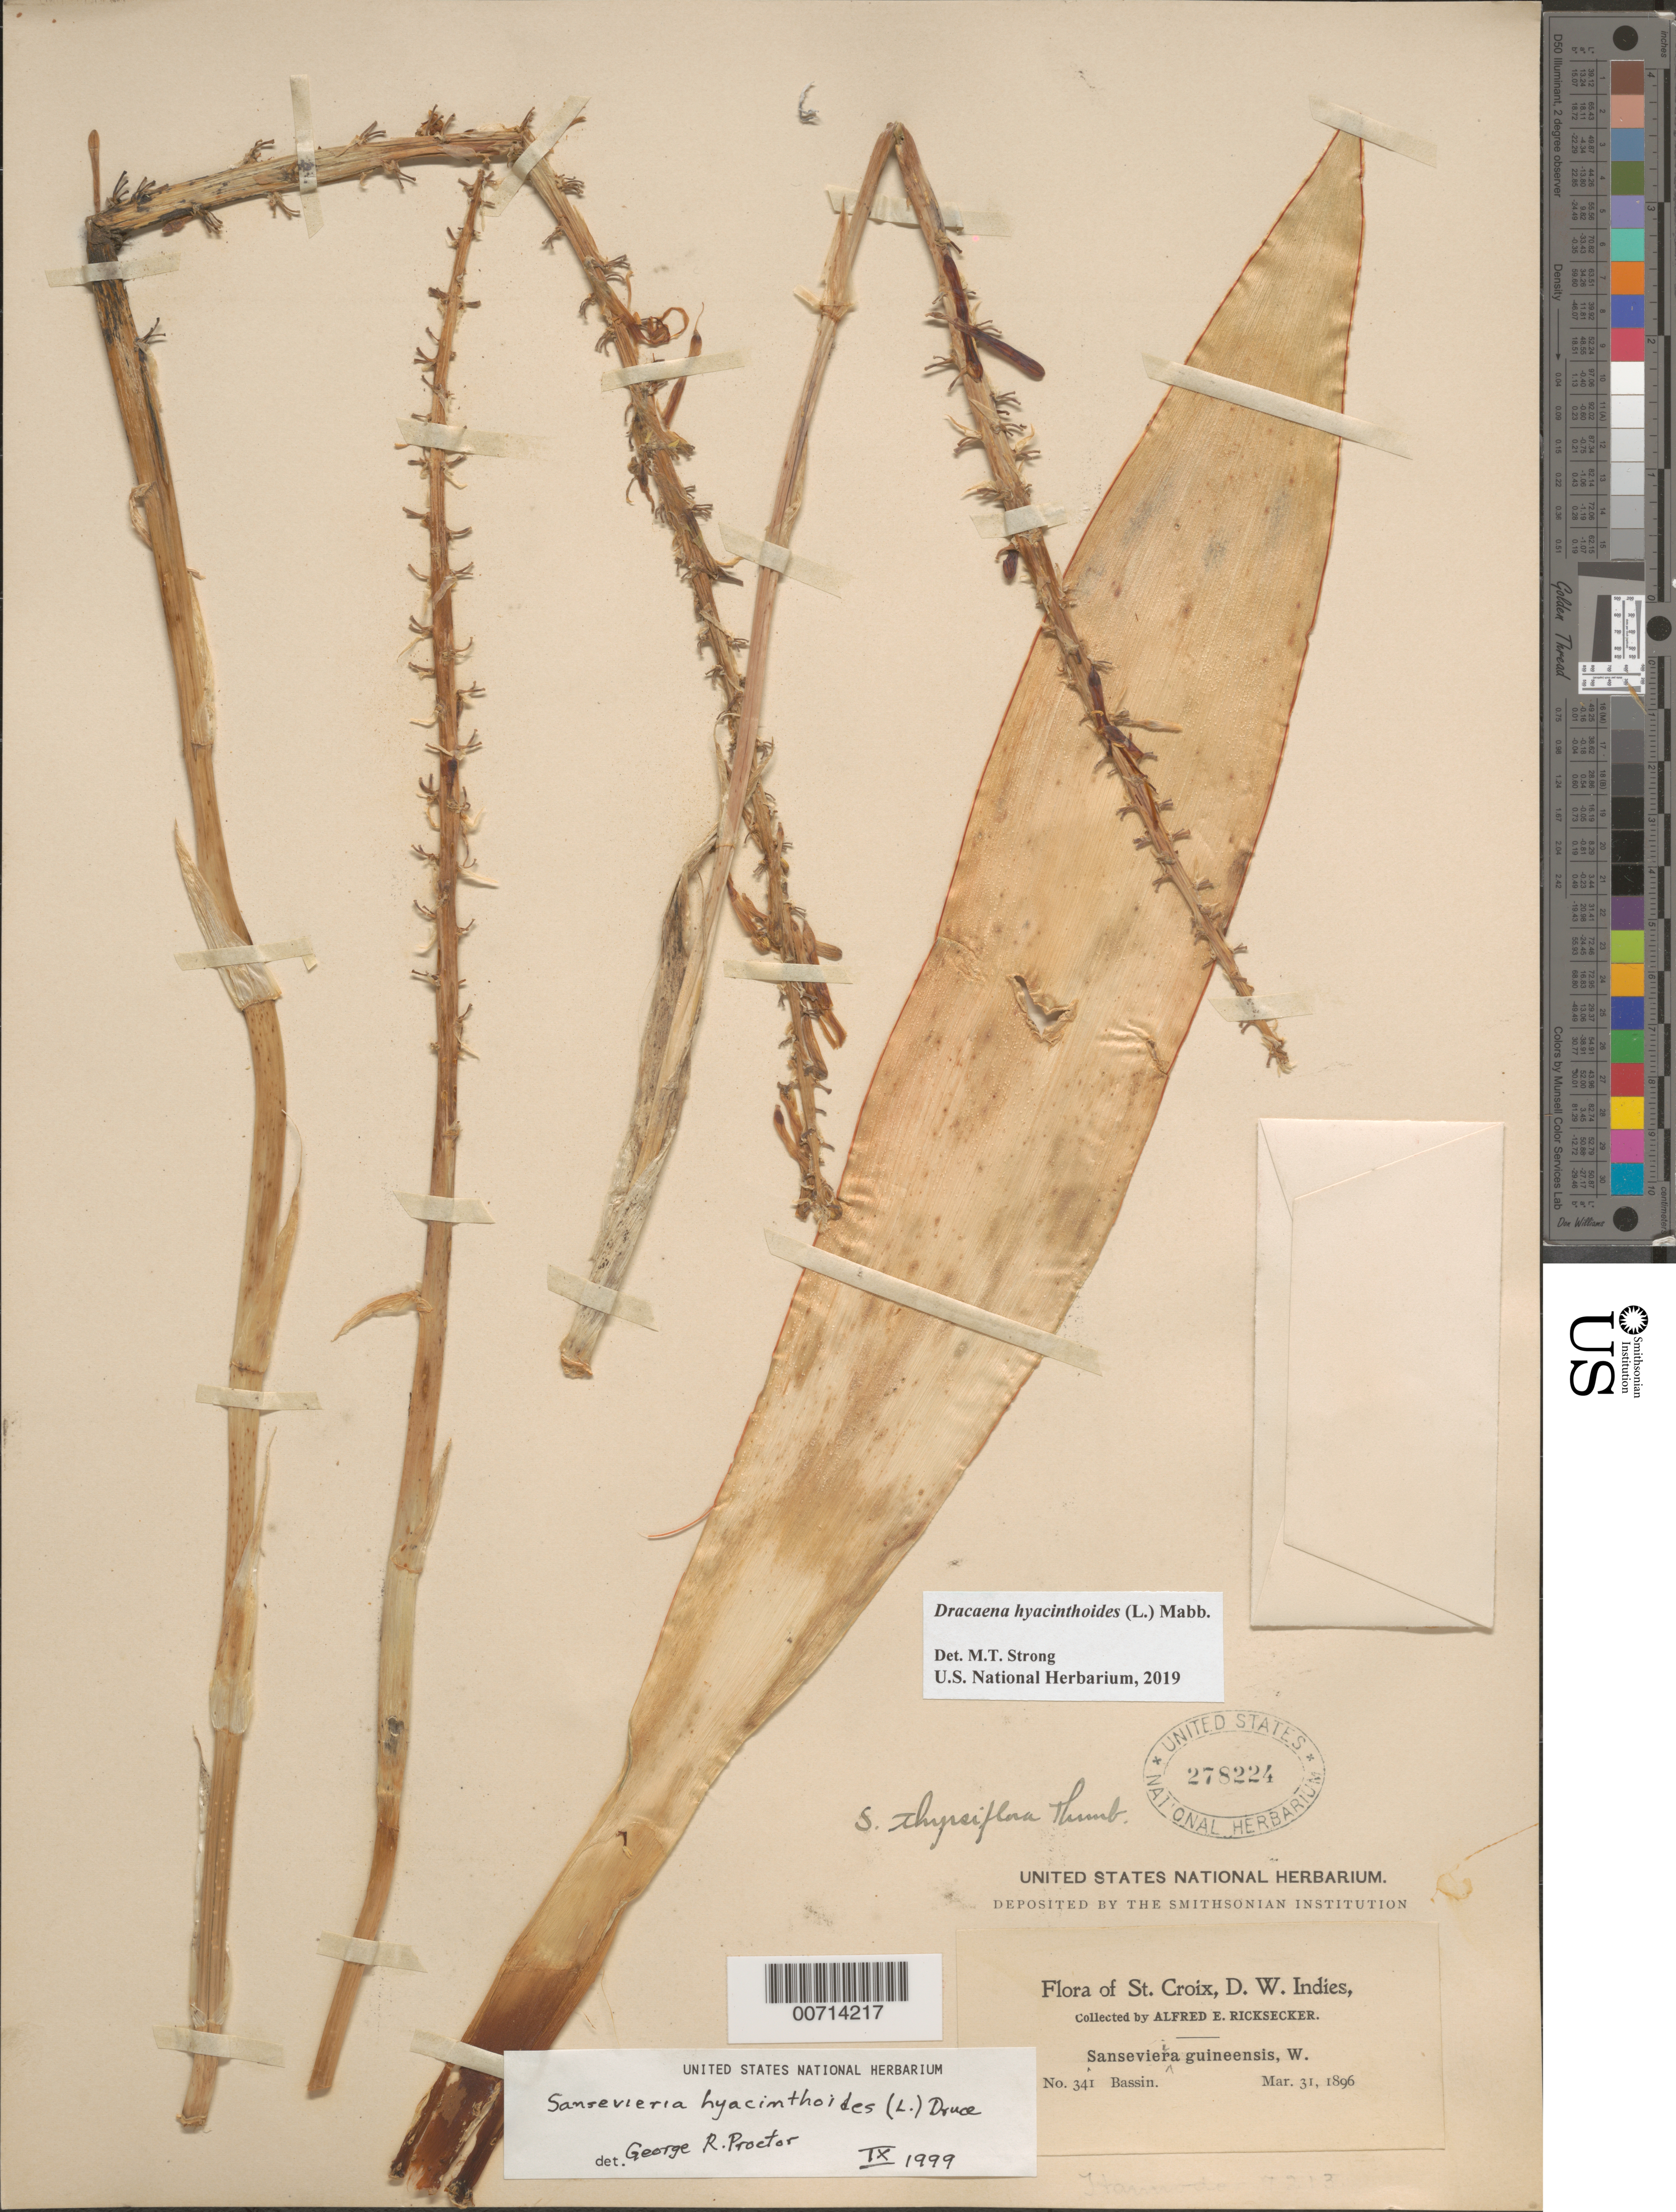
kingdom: Plantae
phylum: Tracheophyta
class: Liliopsida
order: Asparagales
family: Asparagaceae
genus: Dracaena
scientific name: Dracaena hyacinthoides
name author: (L.) Mabb.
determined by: Strong, Mark T., (BOT), Smithsonian Institution - National Museum of Natural History (UNITED STATES)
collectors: A. E. Ricksecker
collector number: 341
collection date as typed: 31 Mar 1896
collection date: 1896-03-31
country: U.S. Virgin Islands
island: St. Croix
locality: Bassin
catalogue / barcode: US 278224